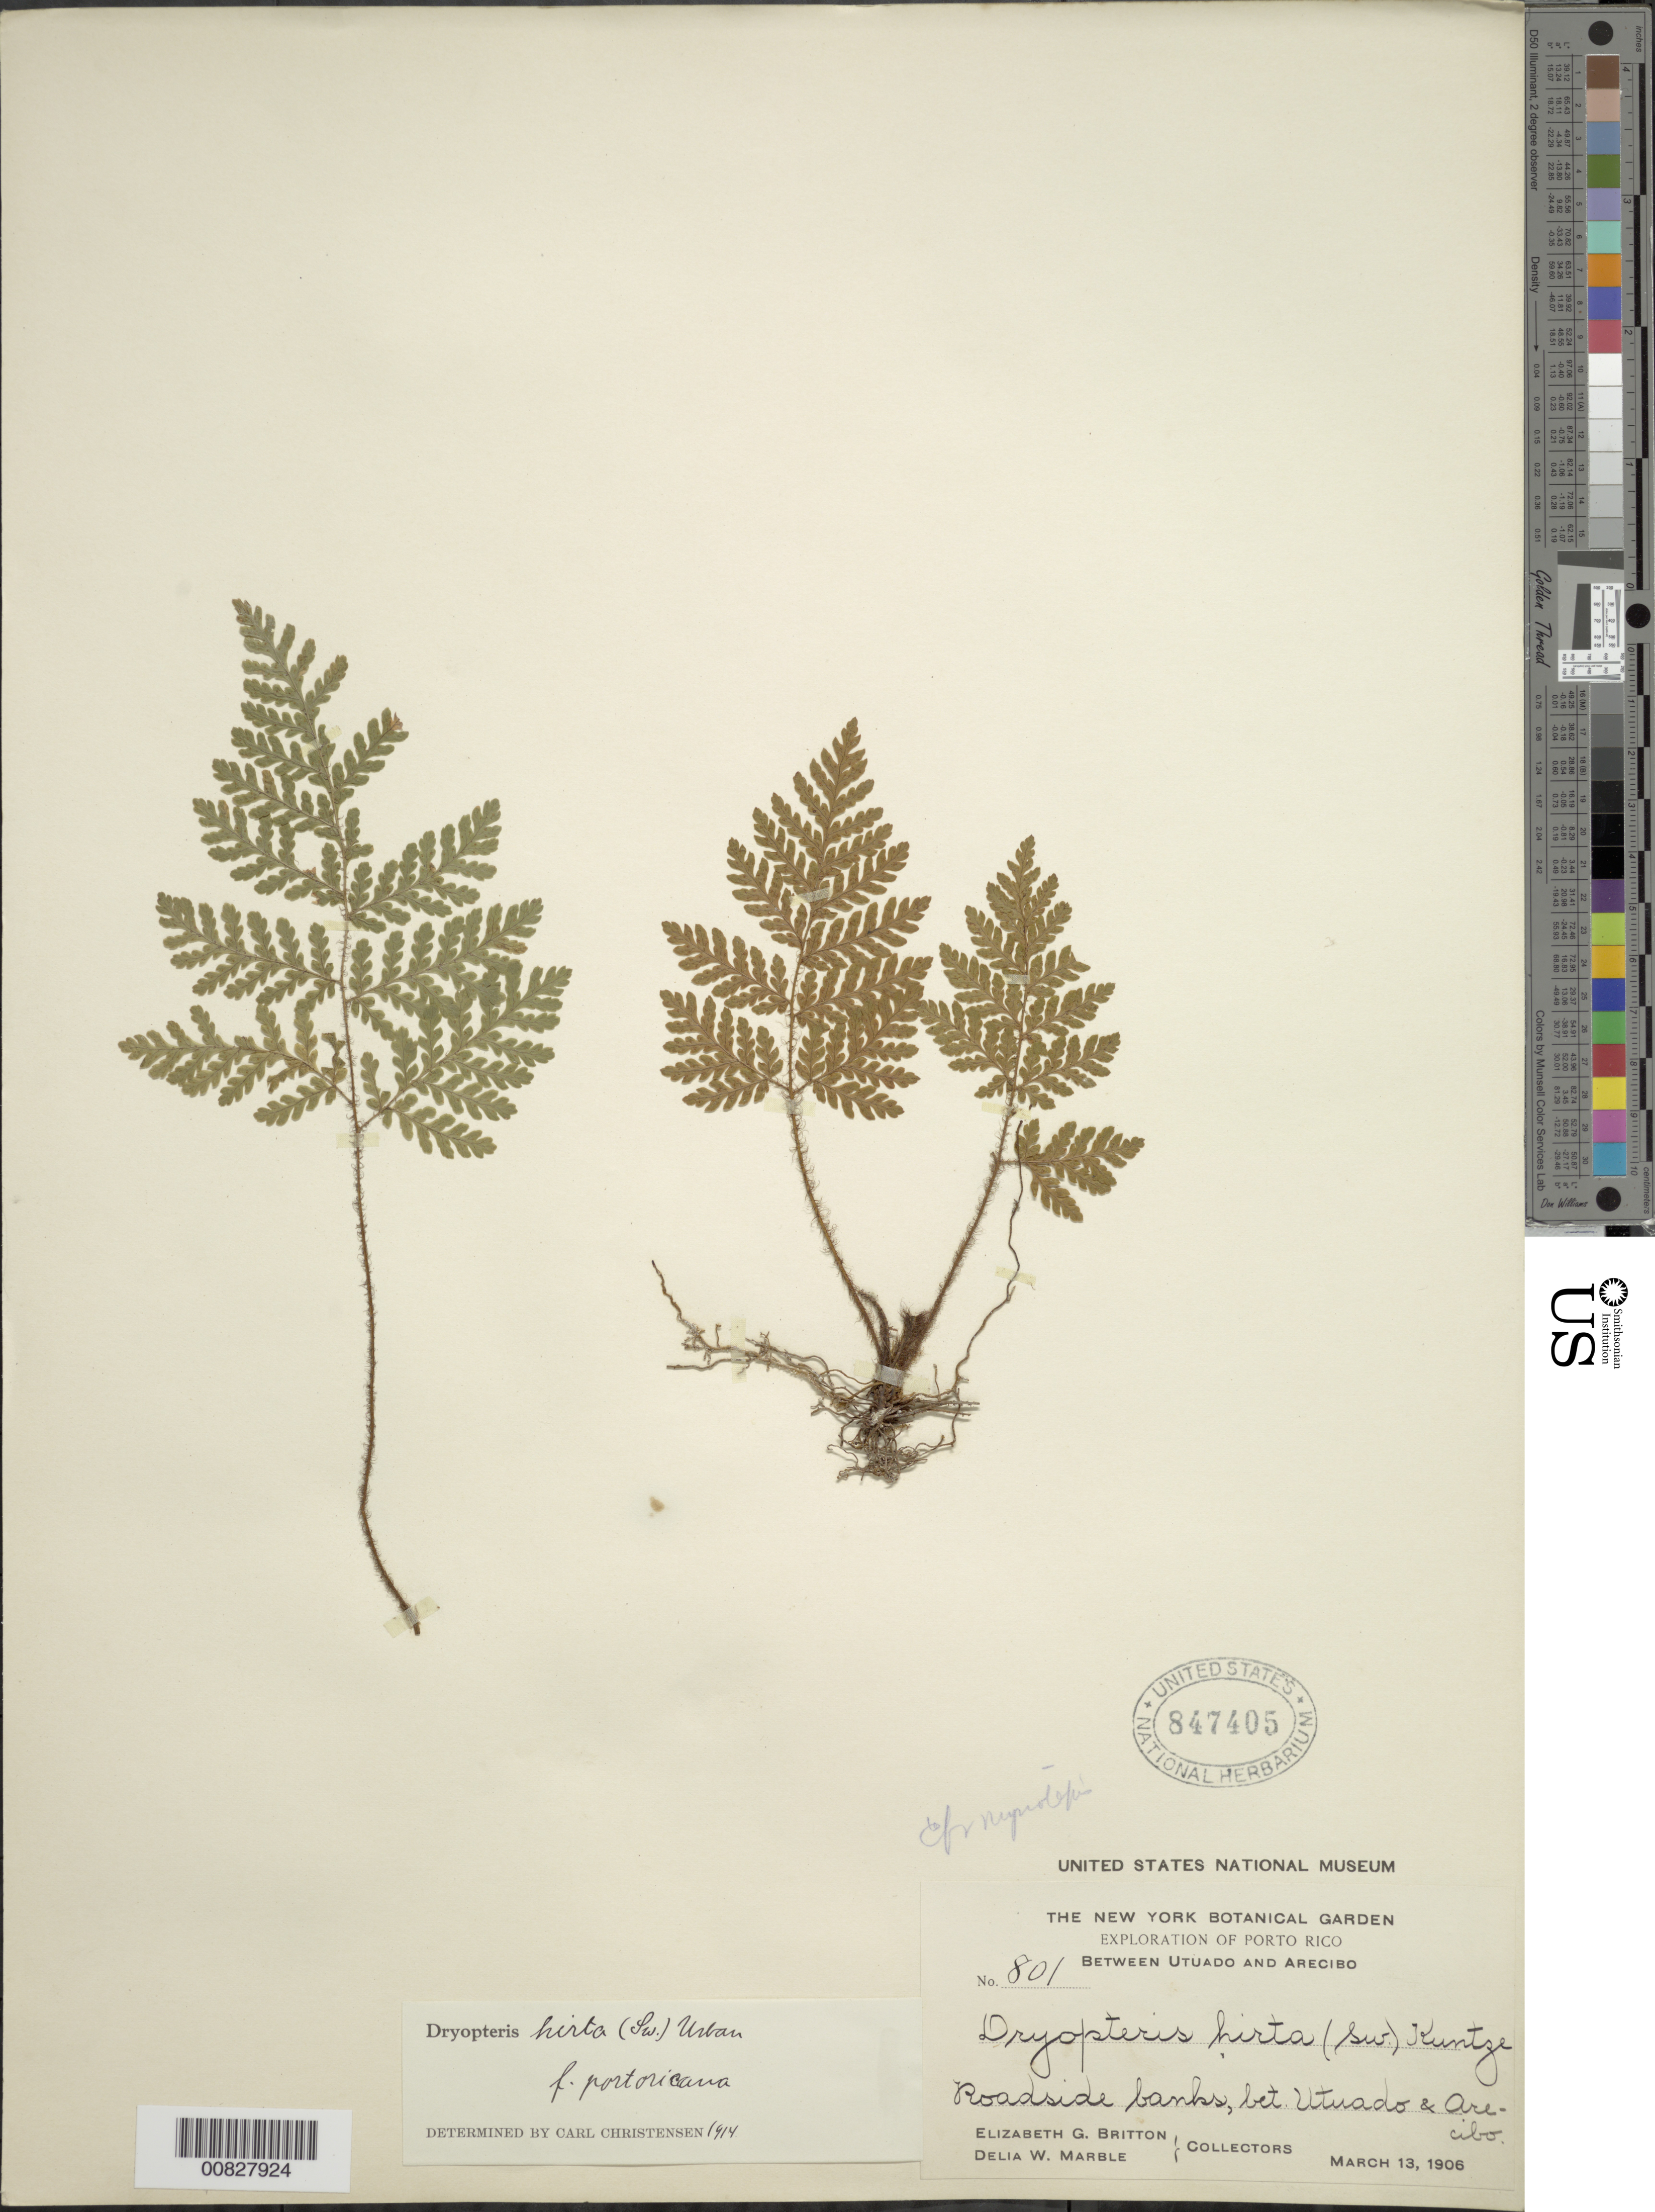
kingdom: Plantae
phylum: Tracheophyta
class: Polypodiopsida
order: Polypodiales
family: Dryopteridaceae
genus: Ctenitis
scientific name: Ctenitis hirta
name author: (Sw.) Ching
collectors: E. G. Britton & D. W. Marble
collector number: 801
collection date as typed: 13 Mar 1906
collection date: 1906-03-13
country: Puerto Rico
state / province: Utuado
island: Puerto Rico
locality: Utado to Arecibo road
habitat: Roadside banks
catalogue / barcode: US 847405